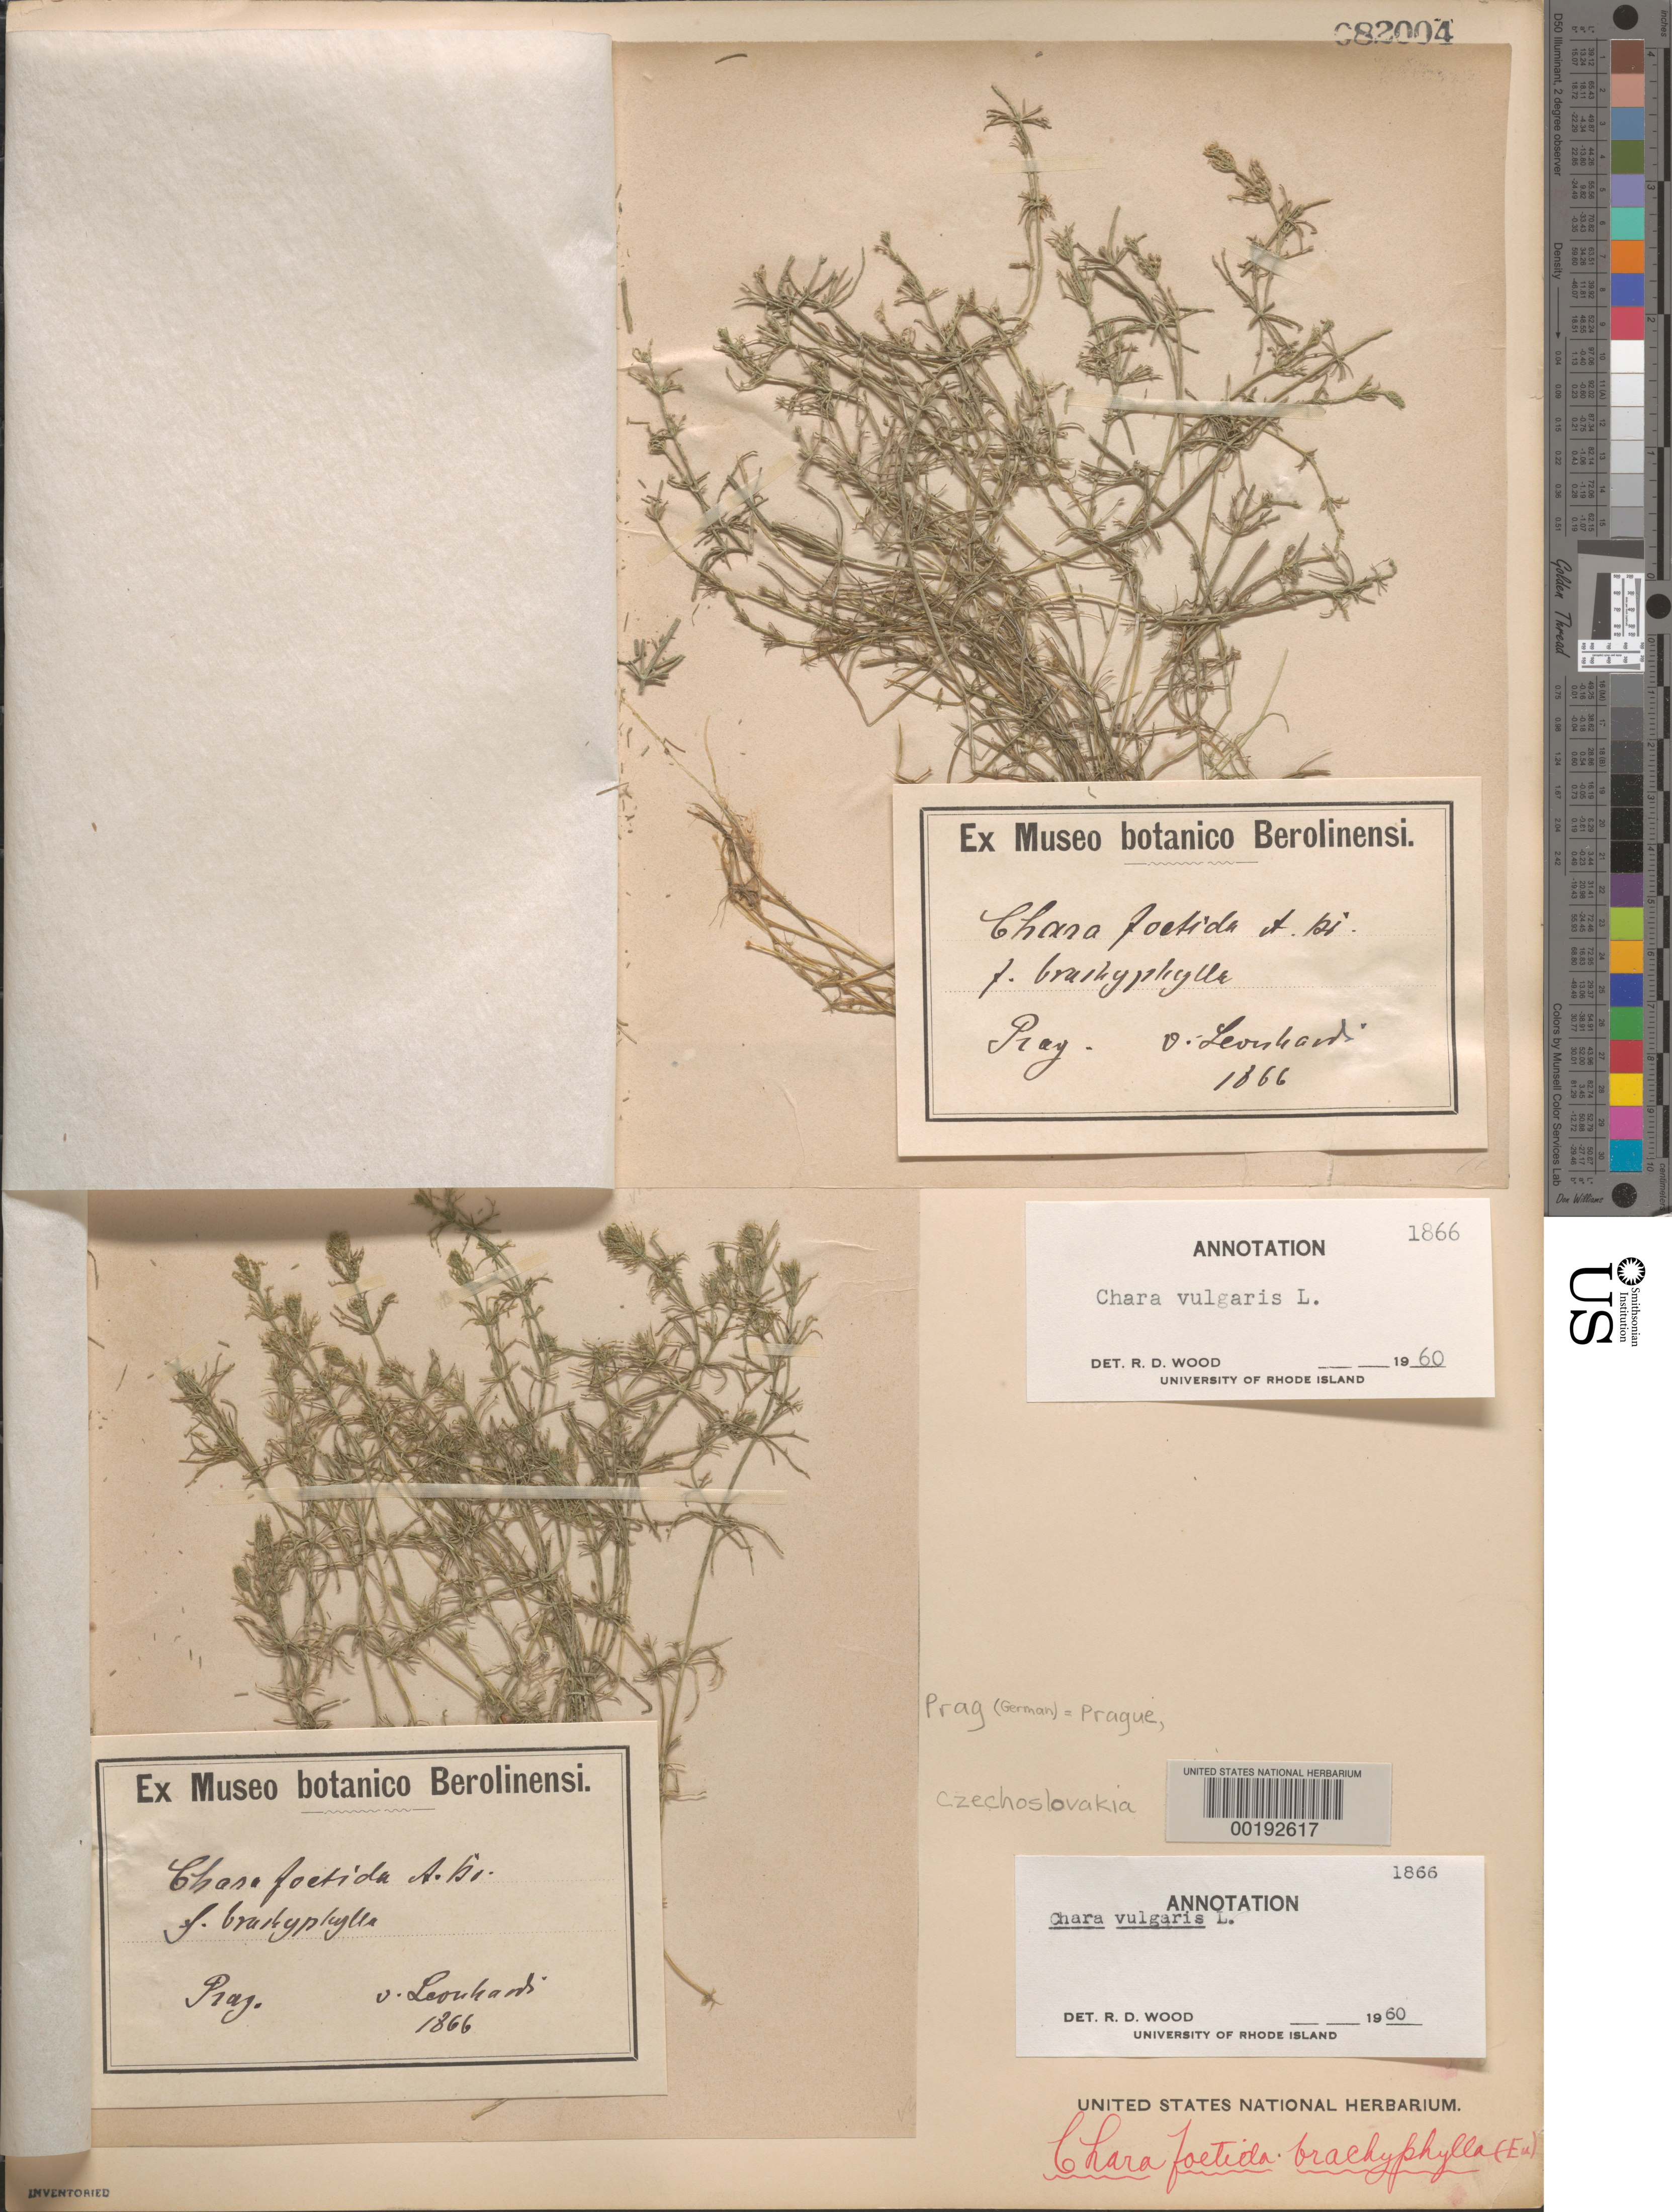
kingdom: Plantae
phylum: Charophyta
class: Charophyceae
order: Charales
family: Characeae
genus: Chara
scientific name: Chara vulgaris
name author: L.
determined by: Wood, R. D.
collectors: H. Leonhardi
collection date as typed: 1866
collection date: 1866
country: Czechia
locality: Prague (prag)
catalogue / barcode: US 82004